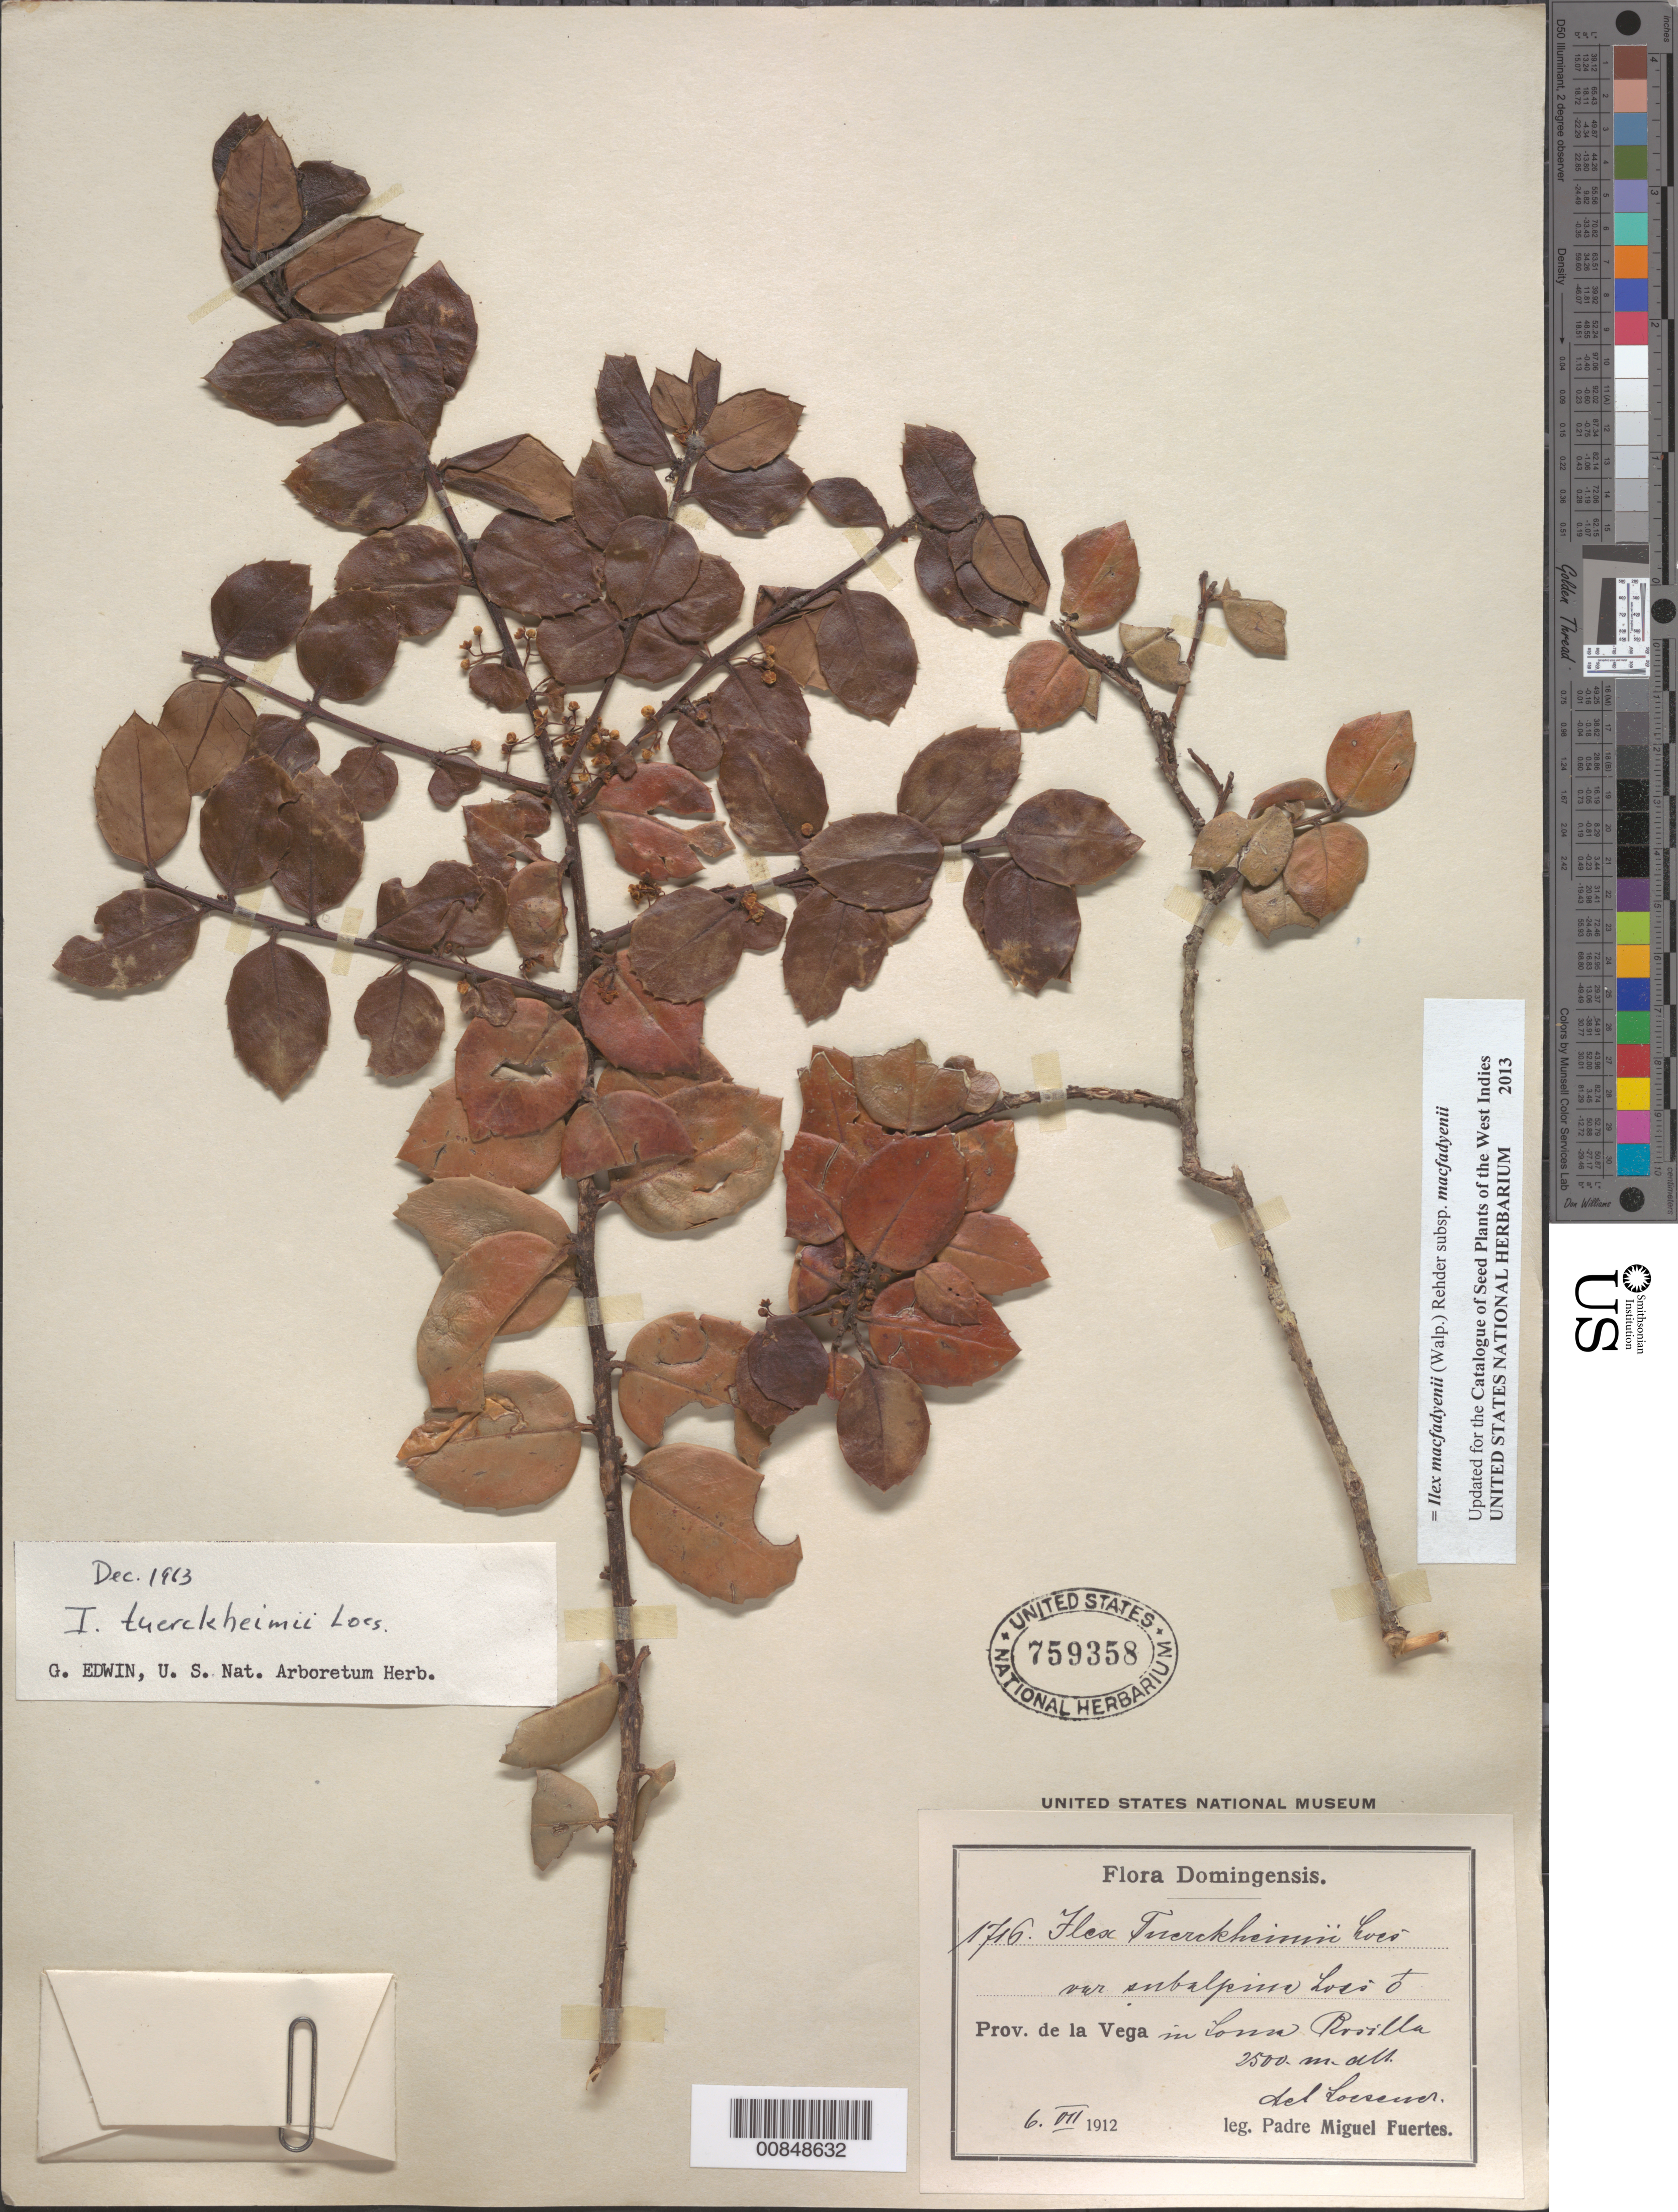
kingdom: Plantae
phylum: Tracheophyta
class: Magnoliopsida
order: Aquifoliales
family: Aquifoliaceae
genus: Ilex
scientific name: Ilex macfadyenii subsp. macfadyenii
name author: (Walp.) Rehder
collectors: M. D. Fuertes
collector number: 1716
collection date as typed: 06 Jul 1912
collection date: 1912-07-06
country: Dominican Republic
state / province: La Vega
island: Hispaniola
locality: Loma Rusilla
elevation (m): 2500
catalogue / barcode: US 759358